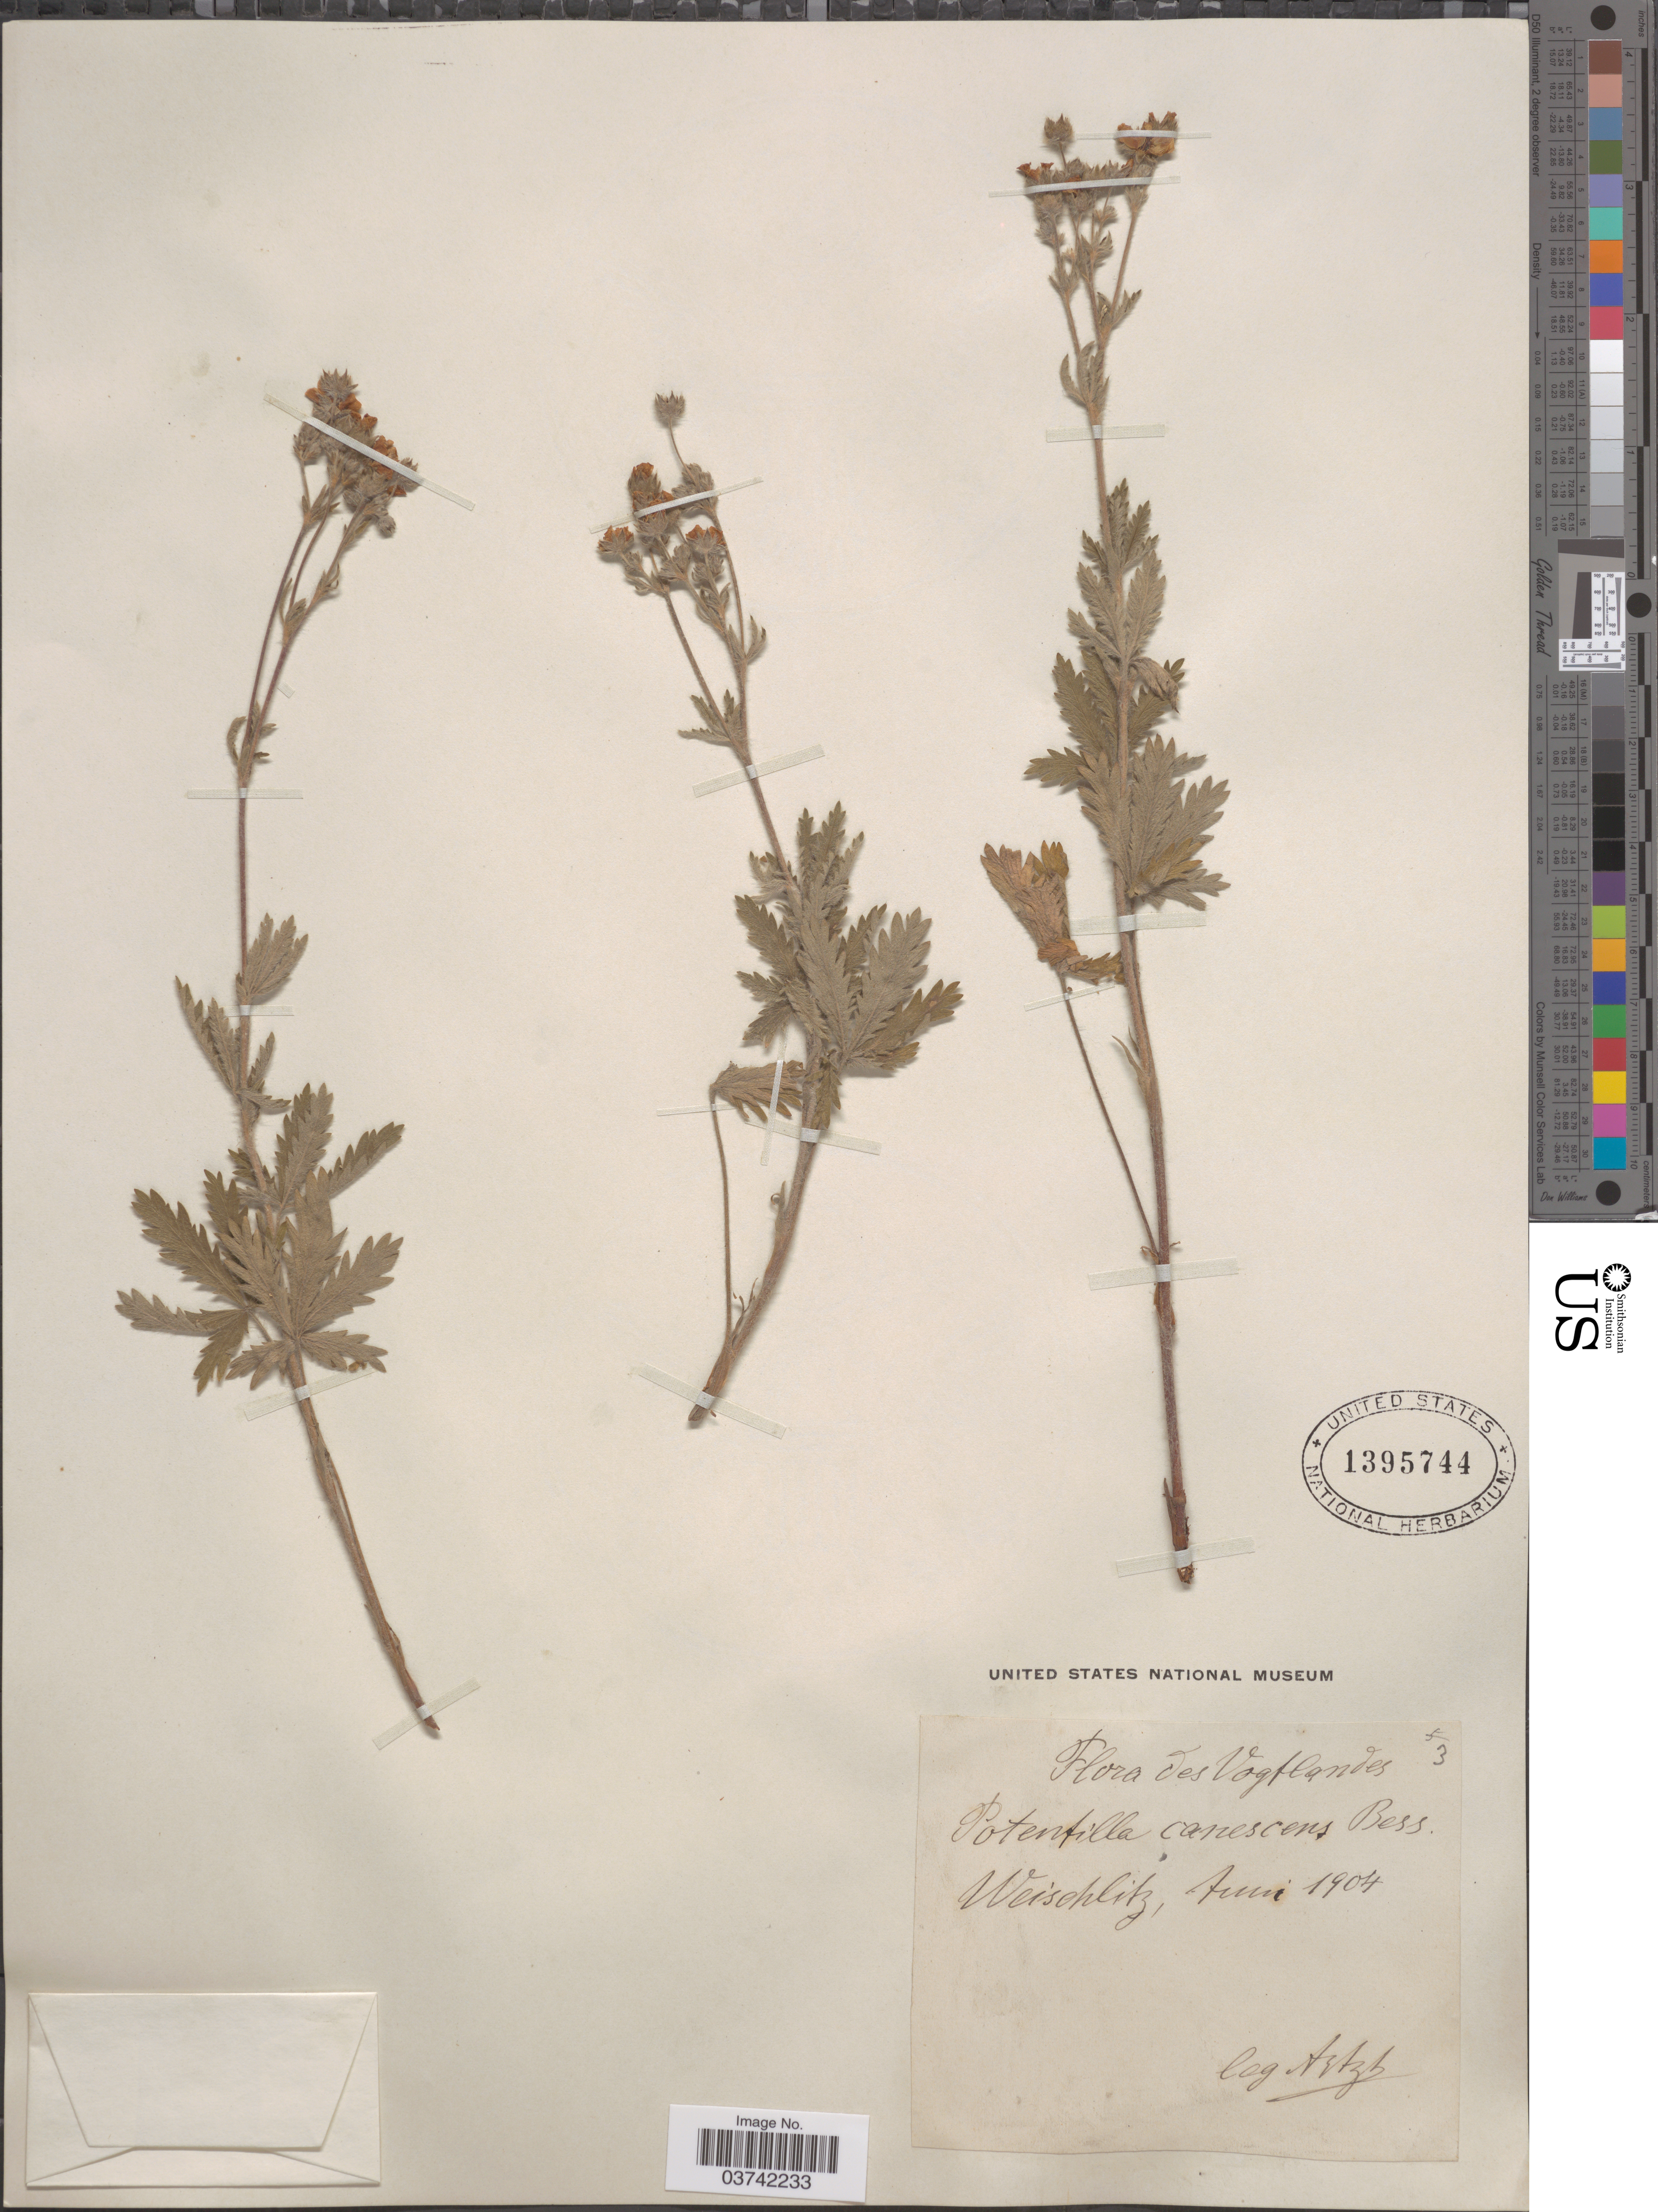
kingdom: Plantae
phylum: Tracheophyta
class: Magnoliopsida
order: Rosales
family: Rosaceae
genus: Potentilla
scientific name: Potentilla canescens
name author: Besser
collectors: -. Artzt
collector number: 3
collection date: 1904-06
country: Germany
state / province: Sachsen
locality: Vogtlandes. Weischlitz.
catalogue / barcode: US 1395744